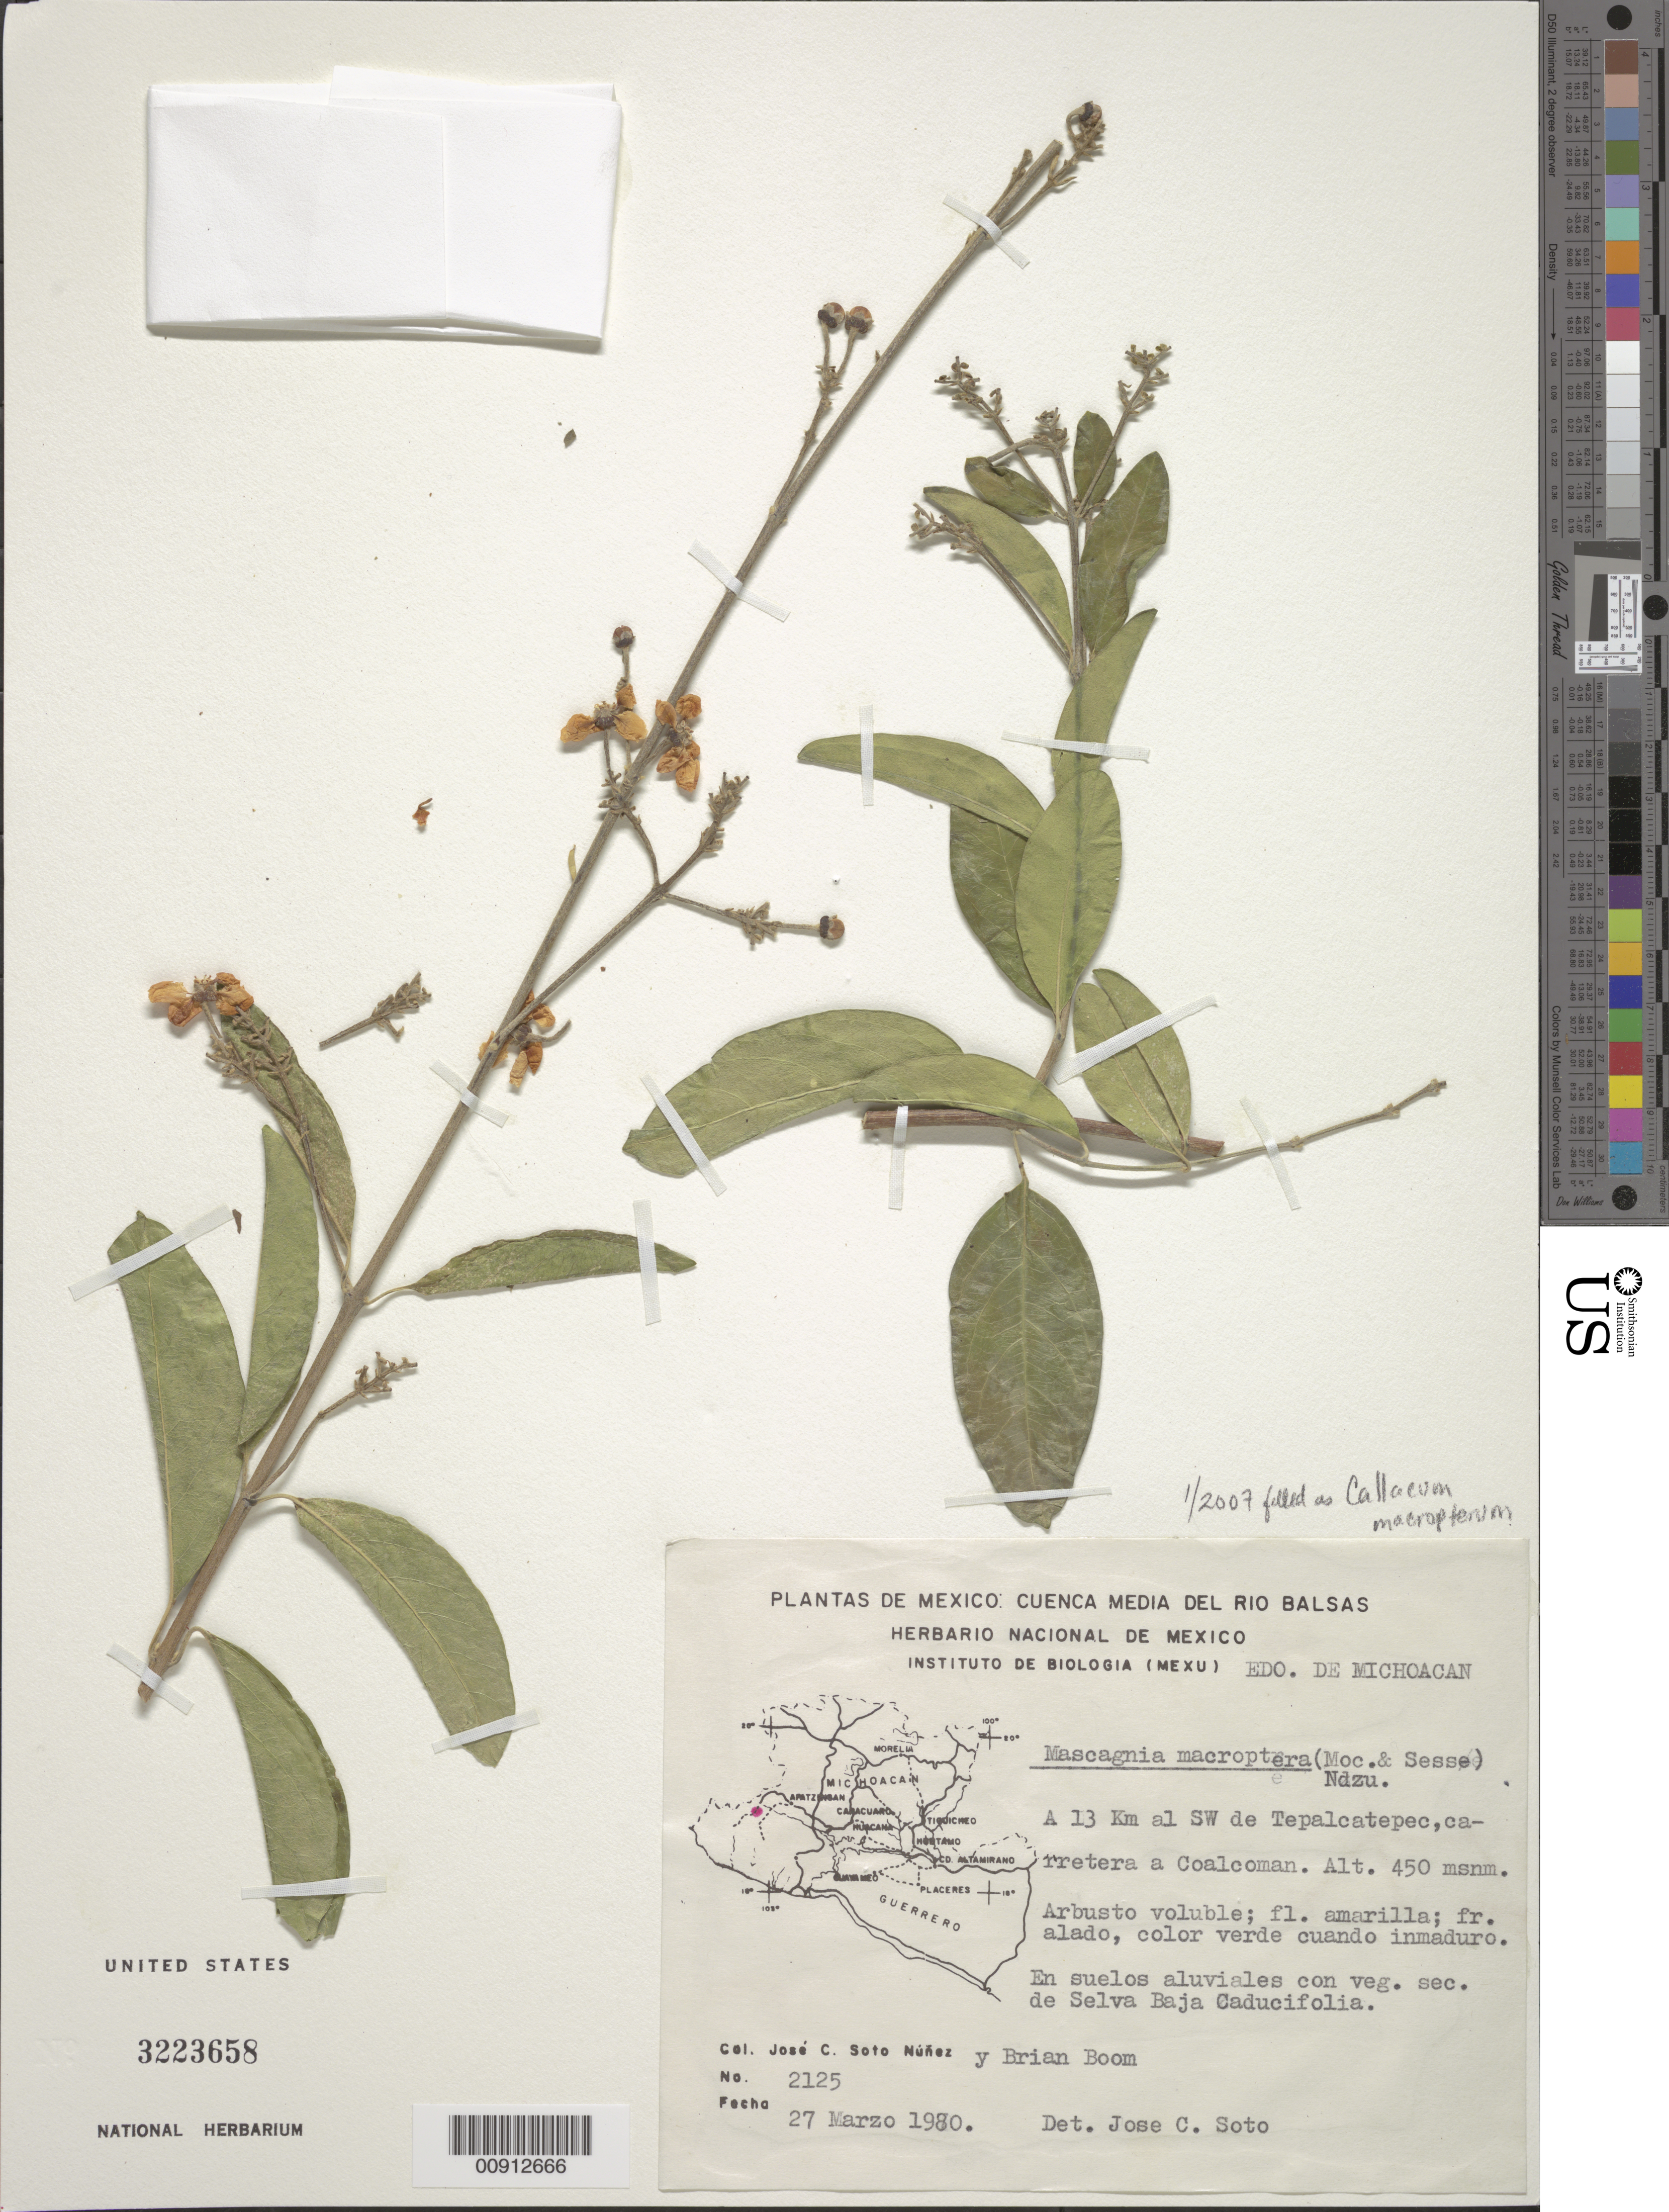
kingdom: Plantae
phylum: Tracheophyta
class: Magnoliopsida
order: Malpighiales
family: Malpighiaceae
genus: Callaeum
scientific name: Callaeum macropterum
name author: (Moc. & Sessé ex DC.) D.M. Johnson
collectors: J. C. Soto Núñez & B. M. Boom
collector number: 2125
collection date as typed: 27 Mar 1980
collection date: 1980-03-27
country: Mexico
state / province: Michoacán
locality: A 13 Km. al SW de Tepalcatepec, carretera a Coalcomán. Edo. de Michoacán. Cuenca Media del Río Balsas.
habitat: En suelos aluviales con veg. sec. de Selva Baja Caducifolia.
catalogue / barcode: US 3223658